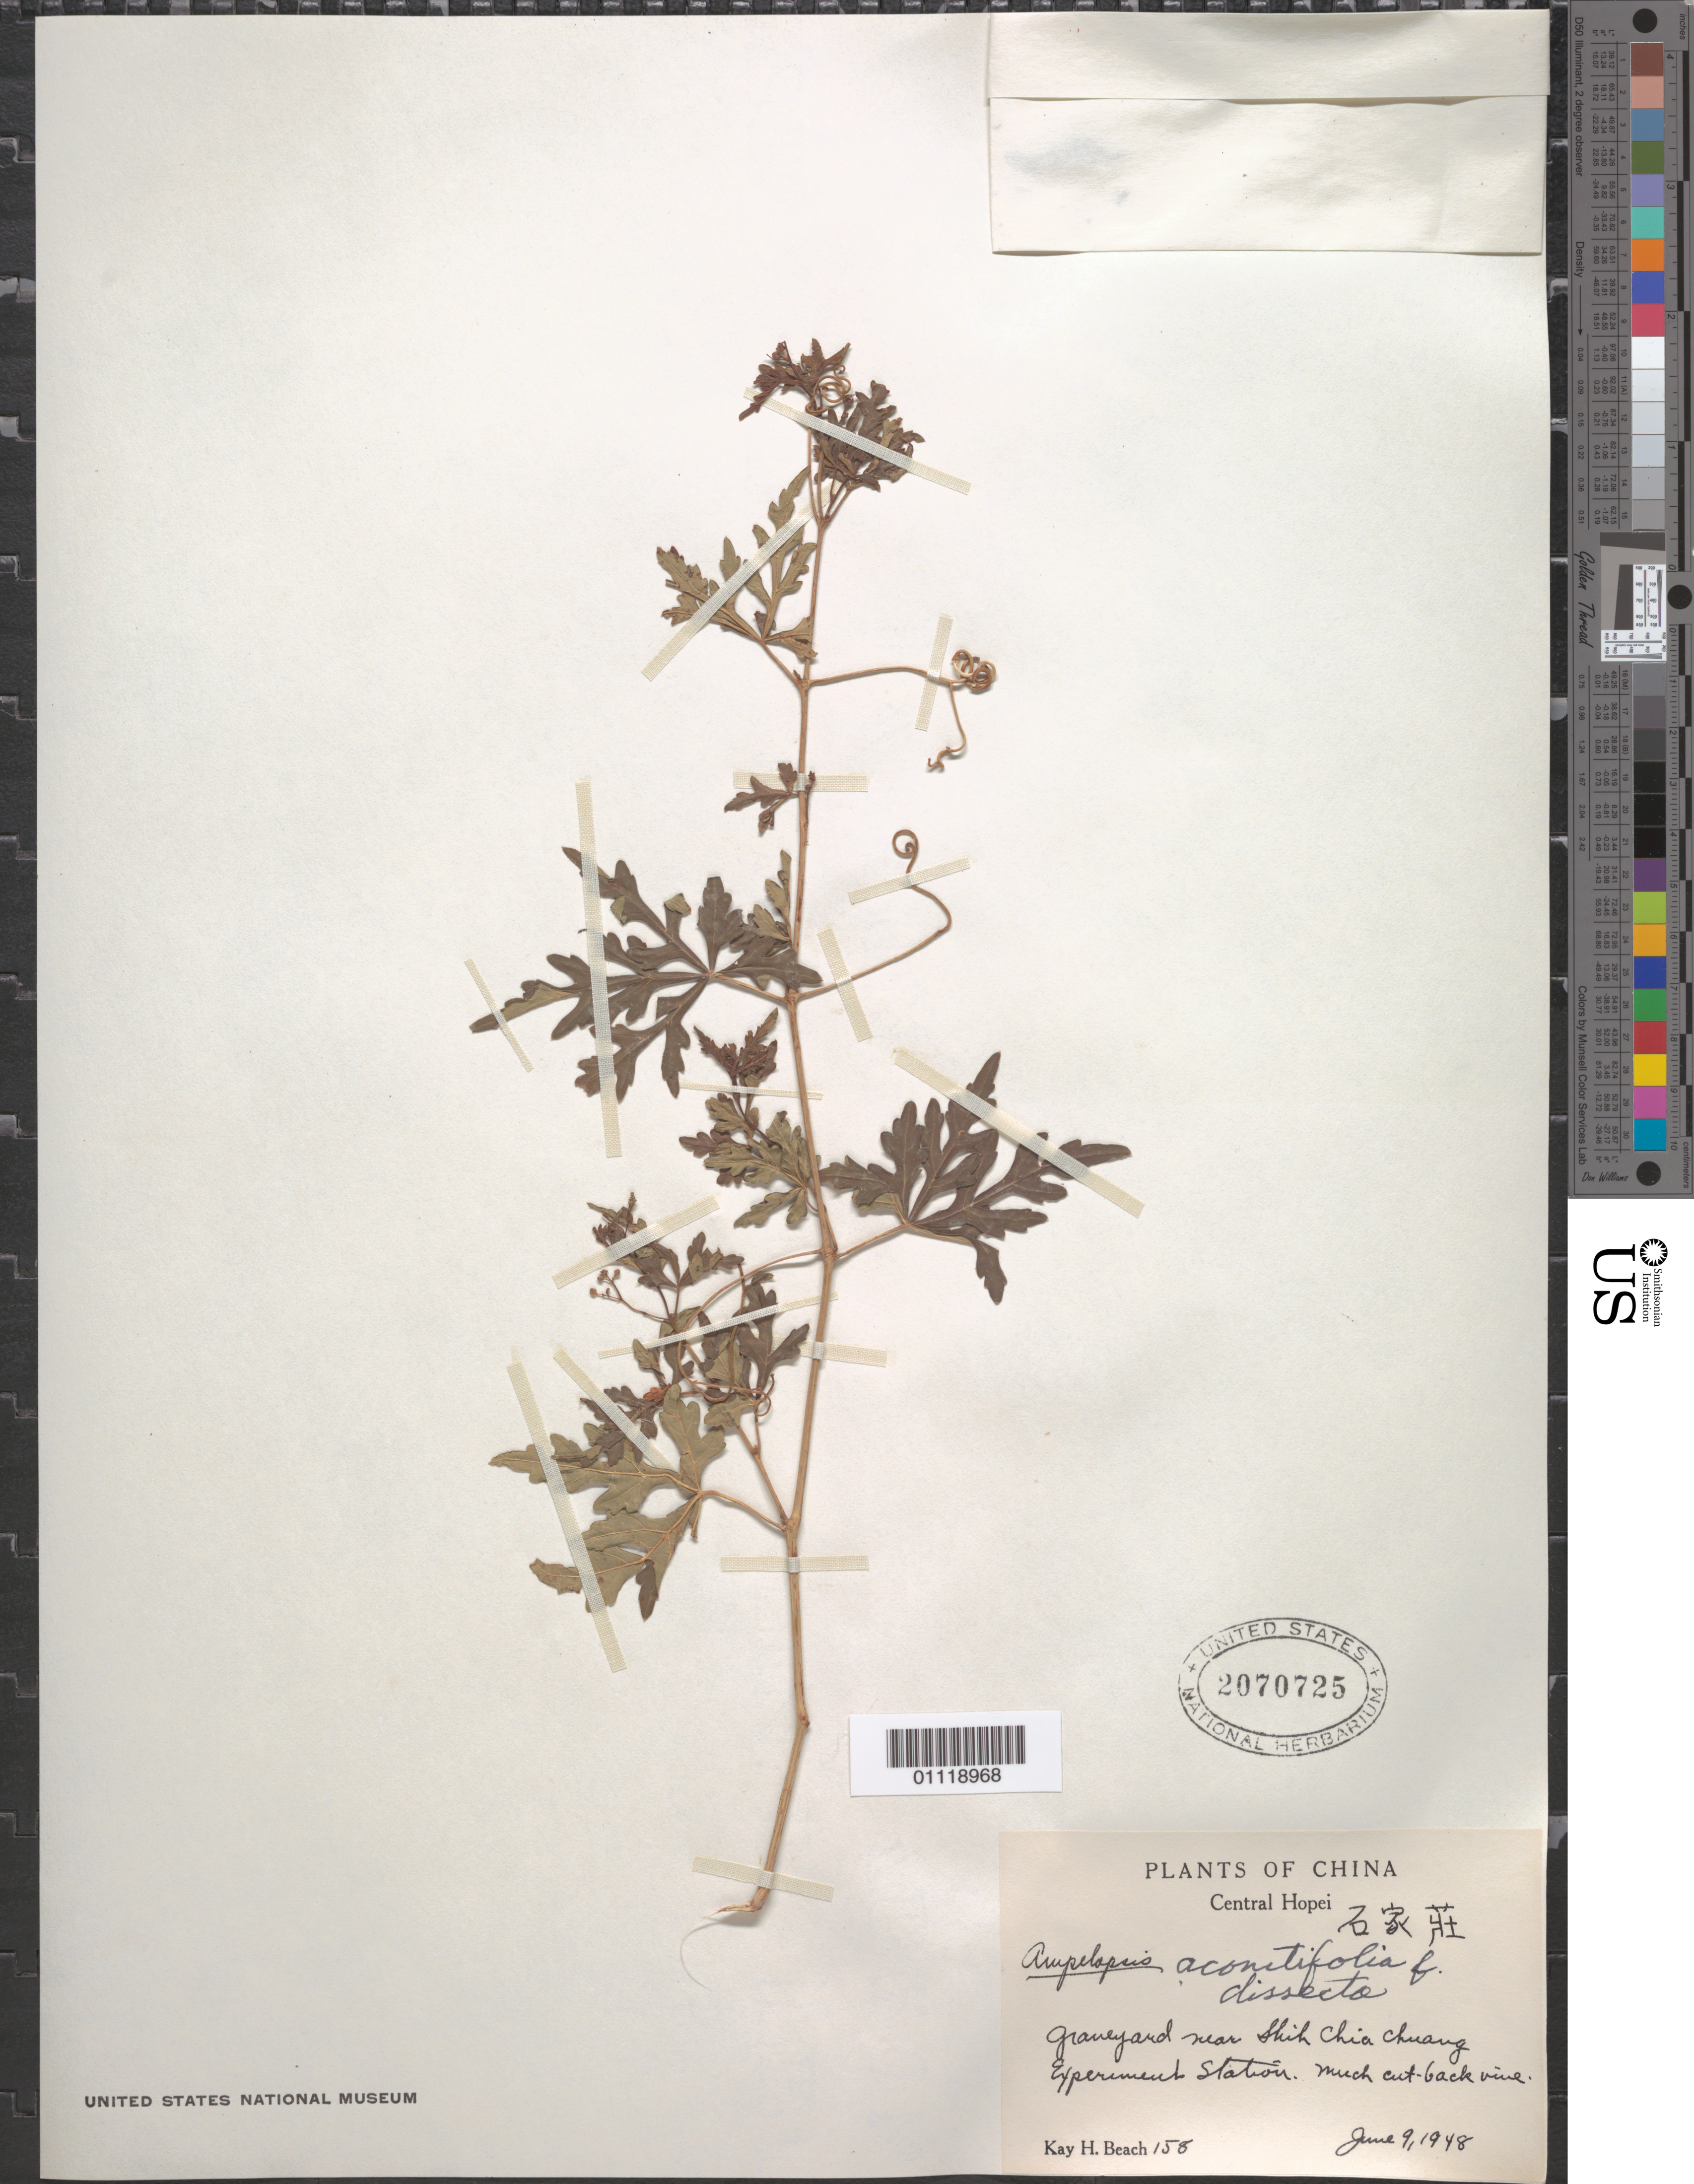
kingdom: Plantae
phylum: Tracheophyta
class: Magnoliopsida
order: Vitales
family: Vitaceae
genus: Ampelopsis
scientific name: Ampelopsis aconitifolia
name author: Bunge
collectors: K. H. Beach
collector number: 158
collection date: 1948-06-09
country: China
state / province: Hebei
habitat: Much cut-back vine.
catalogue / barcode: US 2070725